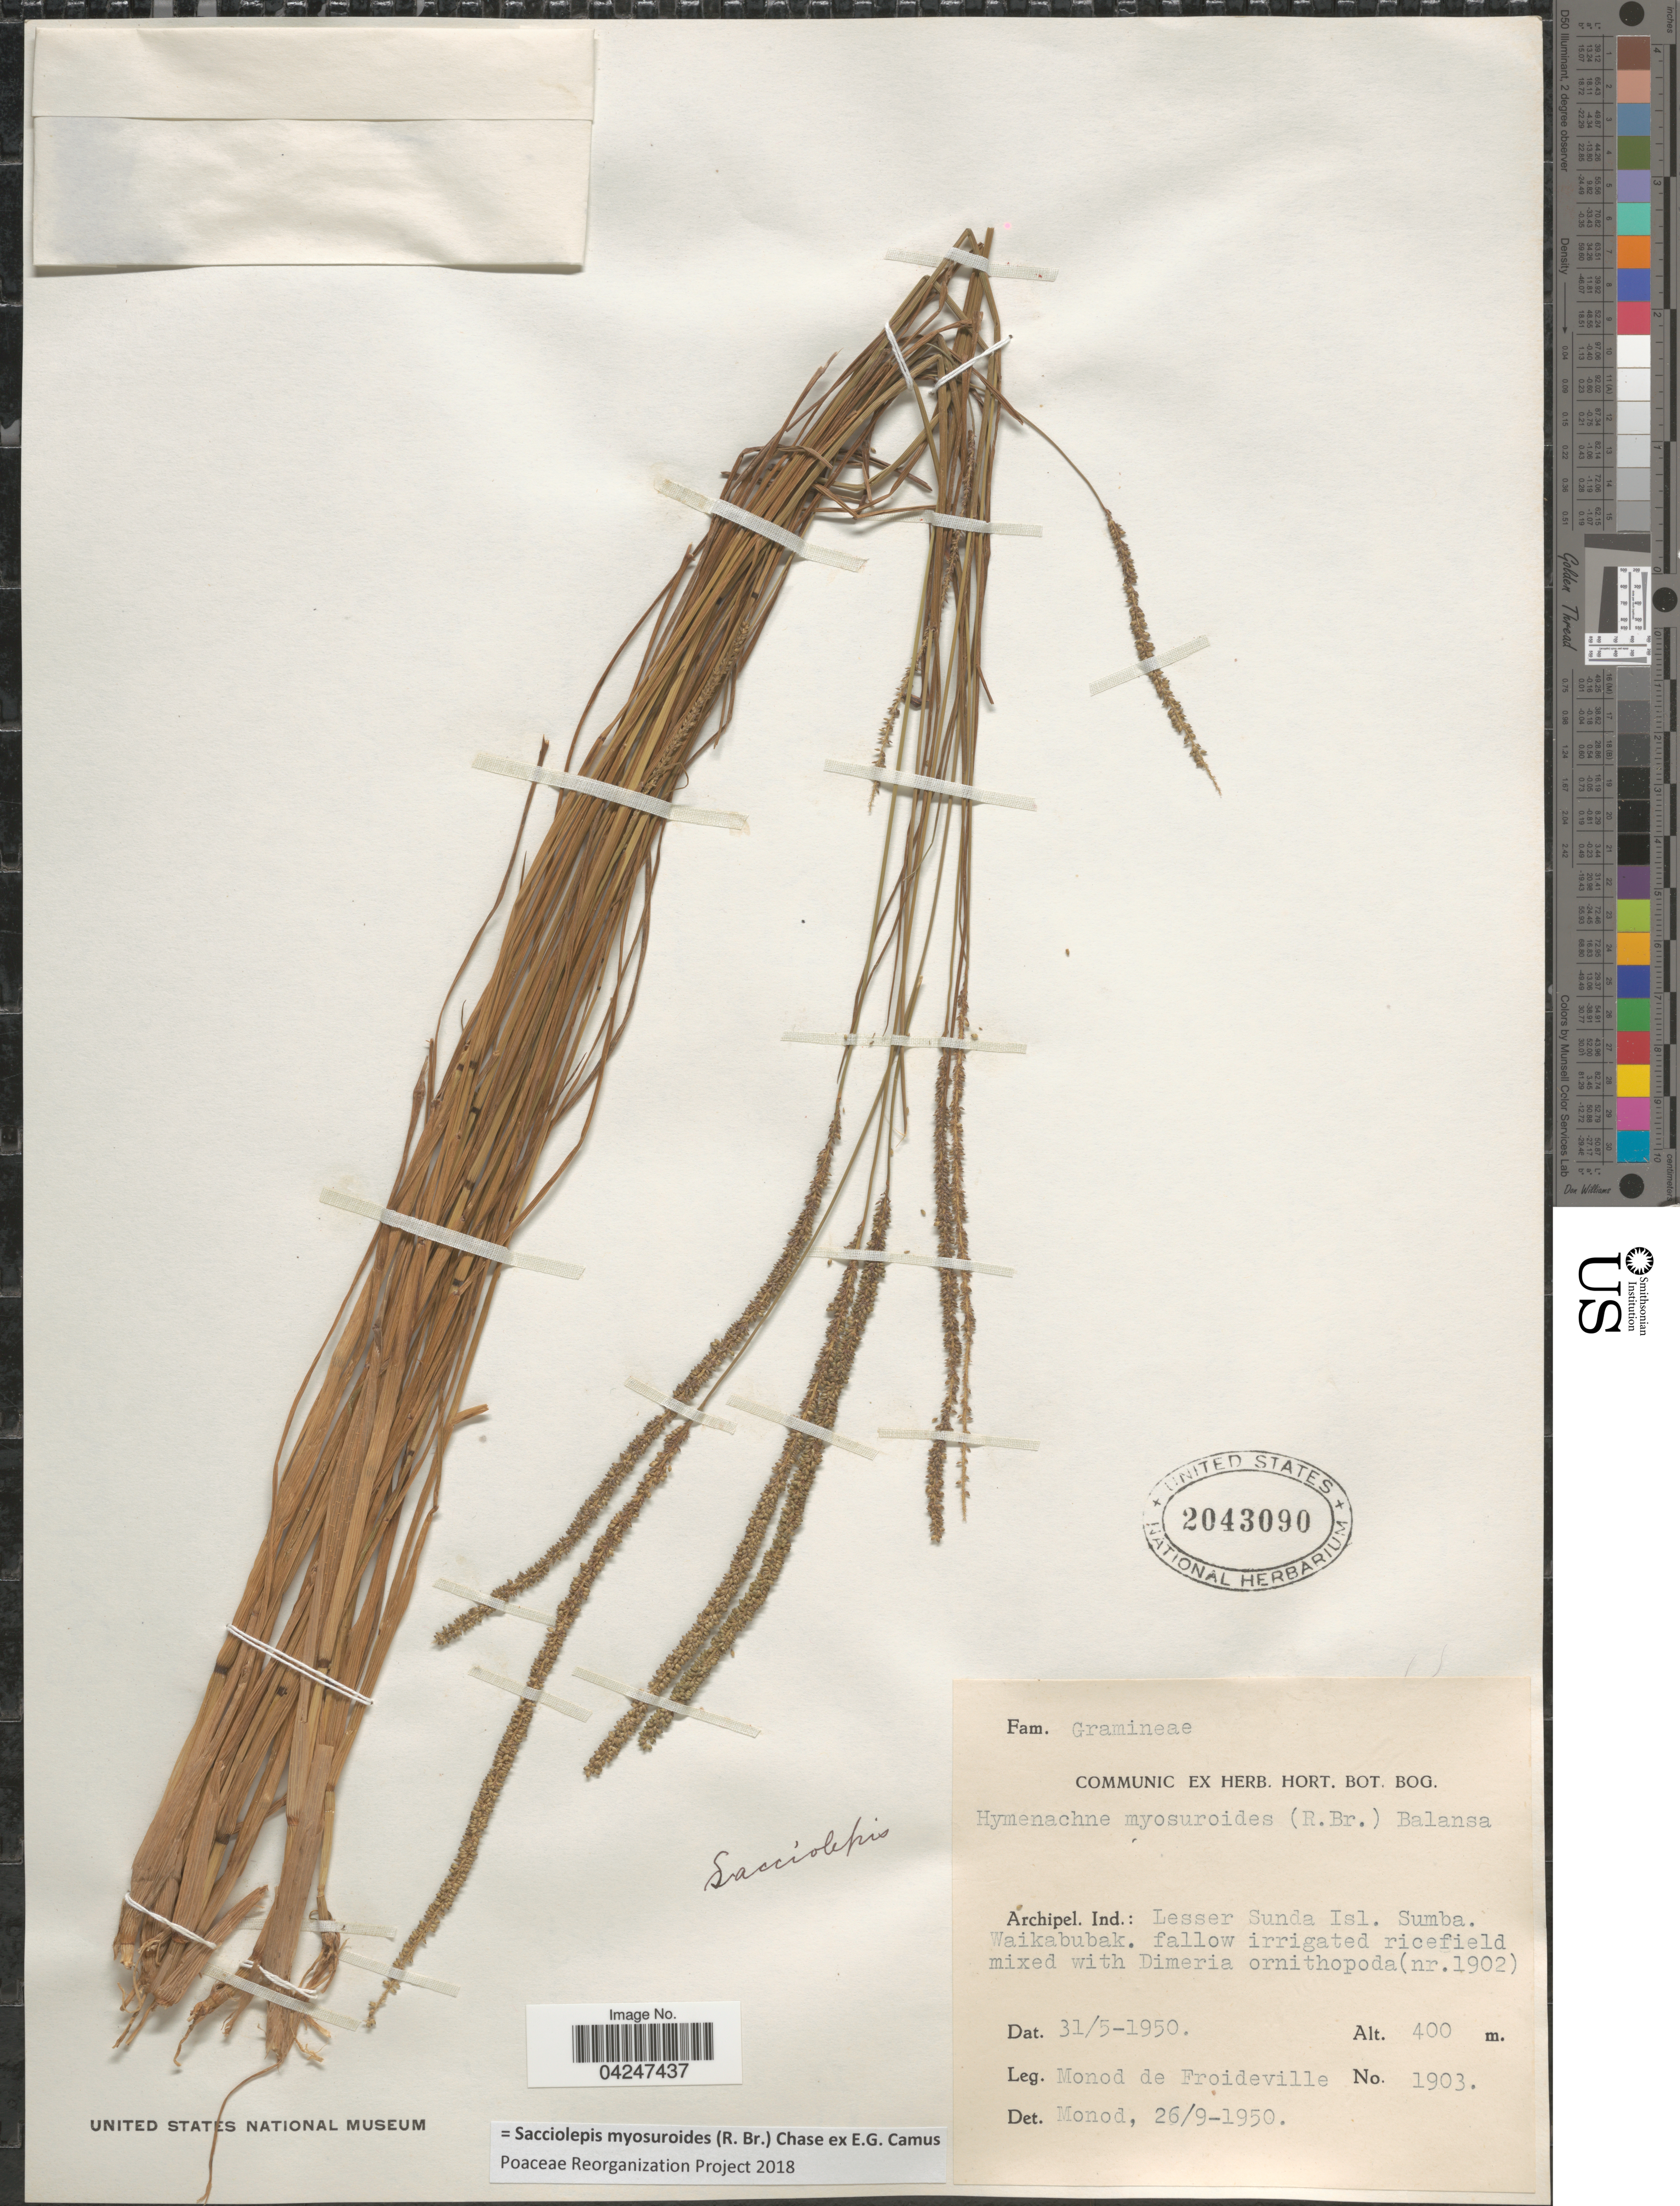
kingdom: Plantae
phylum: Tracheophyta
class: Liliopsida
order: Poales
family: Poaceae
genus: Sacciolepis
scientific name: Sacciolepis myosuroides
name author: (R. Br.) Chase ex E.G. Camus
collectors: C. Monod de Froideville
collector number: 1903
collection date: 1950-05-31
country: Indonesia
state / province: Nusa Tenggara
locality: Archipel. Ind.: Lesser Sunda Isl. Sumba. Waikabubak. fallow irrigated ricefield.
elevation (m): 400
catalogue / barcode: US 2043090